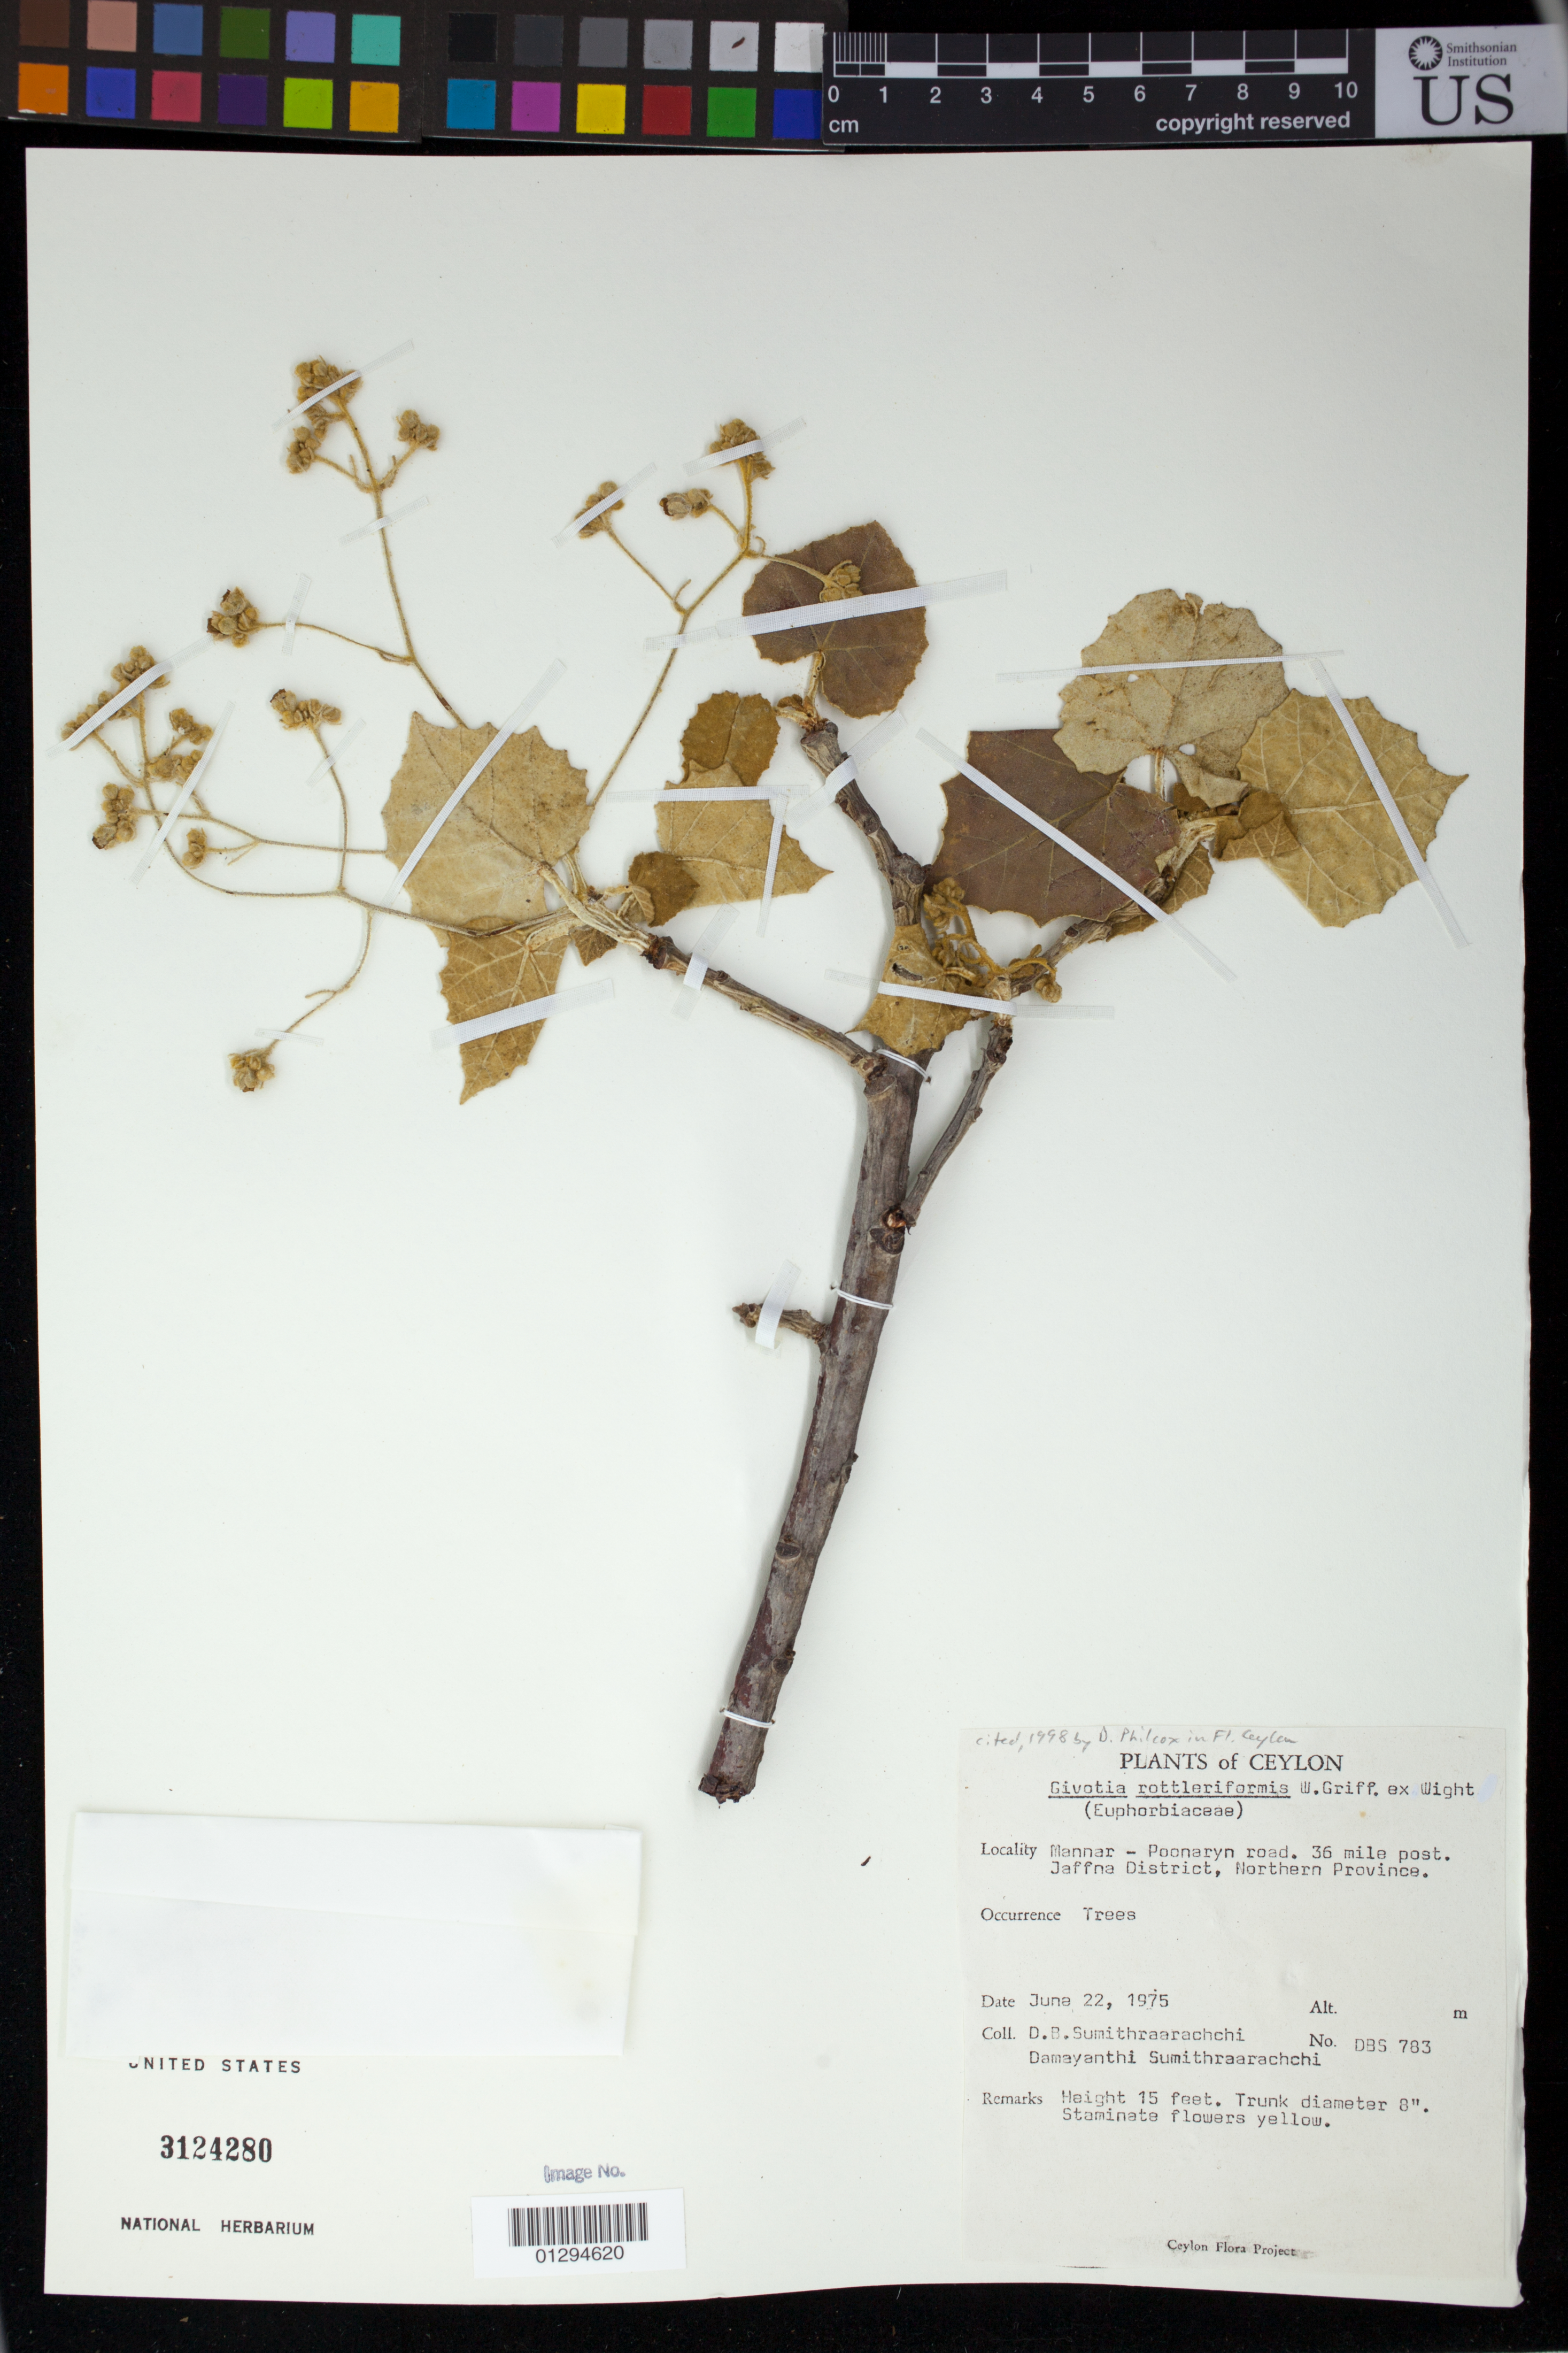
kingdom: Plantae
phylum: Tracheophyta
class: Magnoliopsida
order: Malpighiales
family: Euphorbiaceae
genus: Givotia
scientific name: Givotia rottleriformis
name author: Griff. ex Wight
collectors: D. B. Sumithraarachchi & D. Sumithraarachchi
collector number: DBS 783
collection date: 1975-06-22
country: Sri Lanka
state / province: Northern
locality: Mannar-Poonaryn road. 36 mile post. Jaffna District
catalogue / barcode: US 3124280